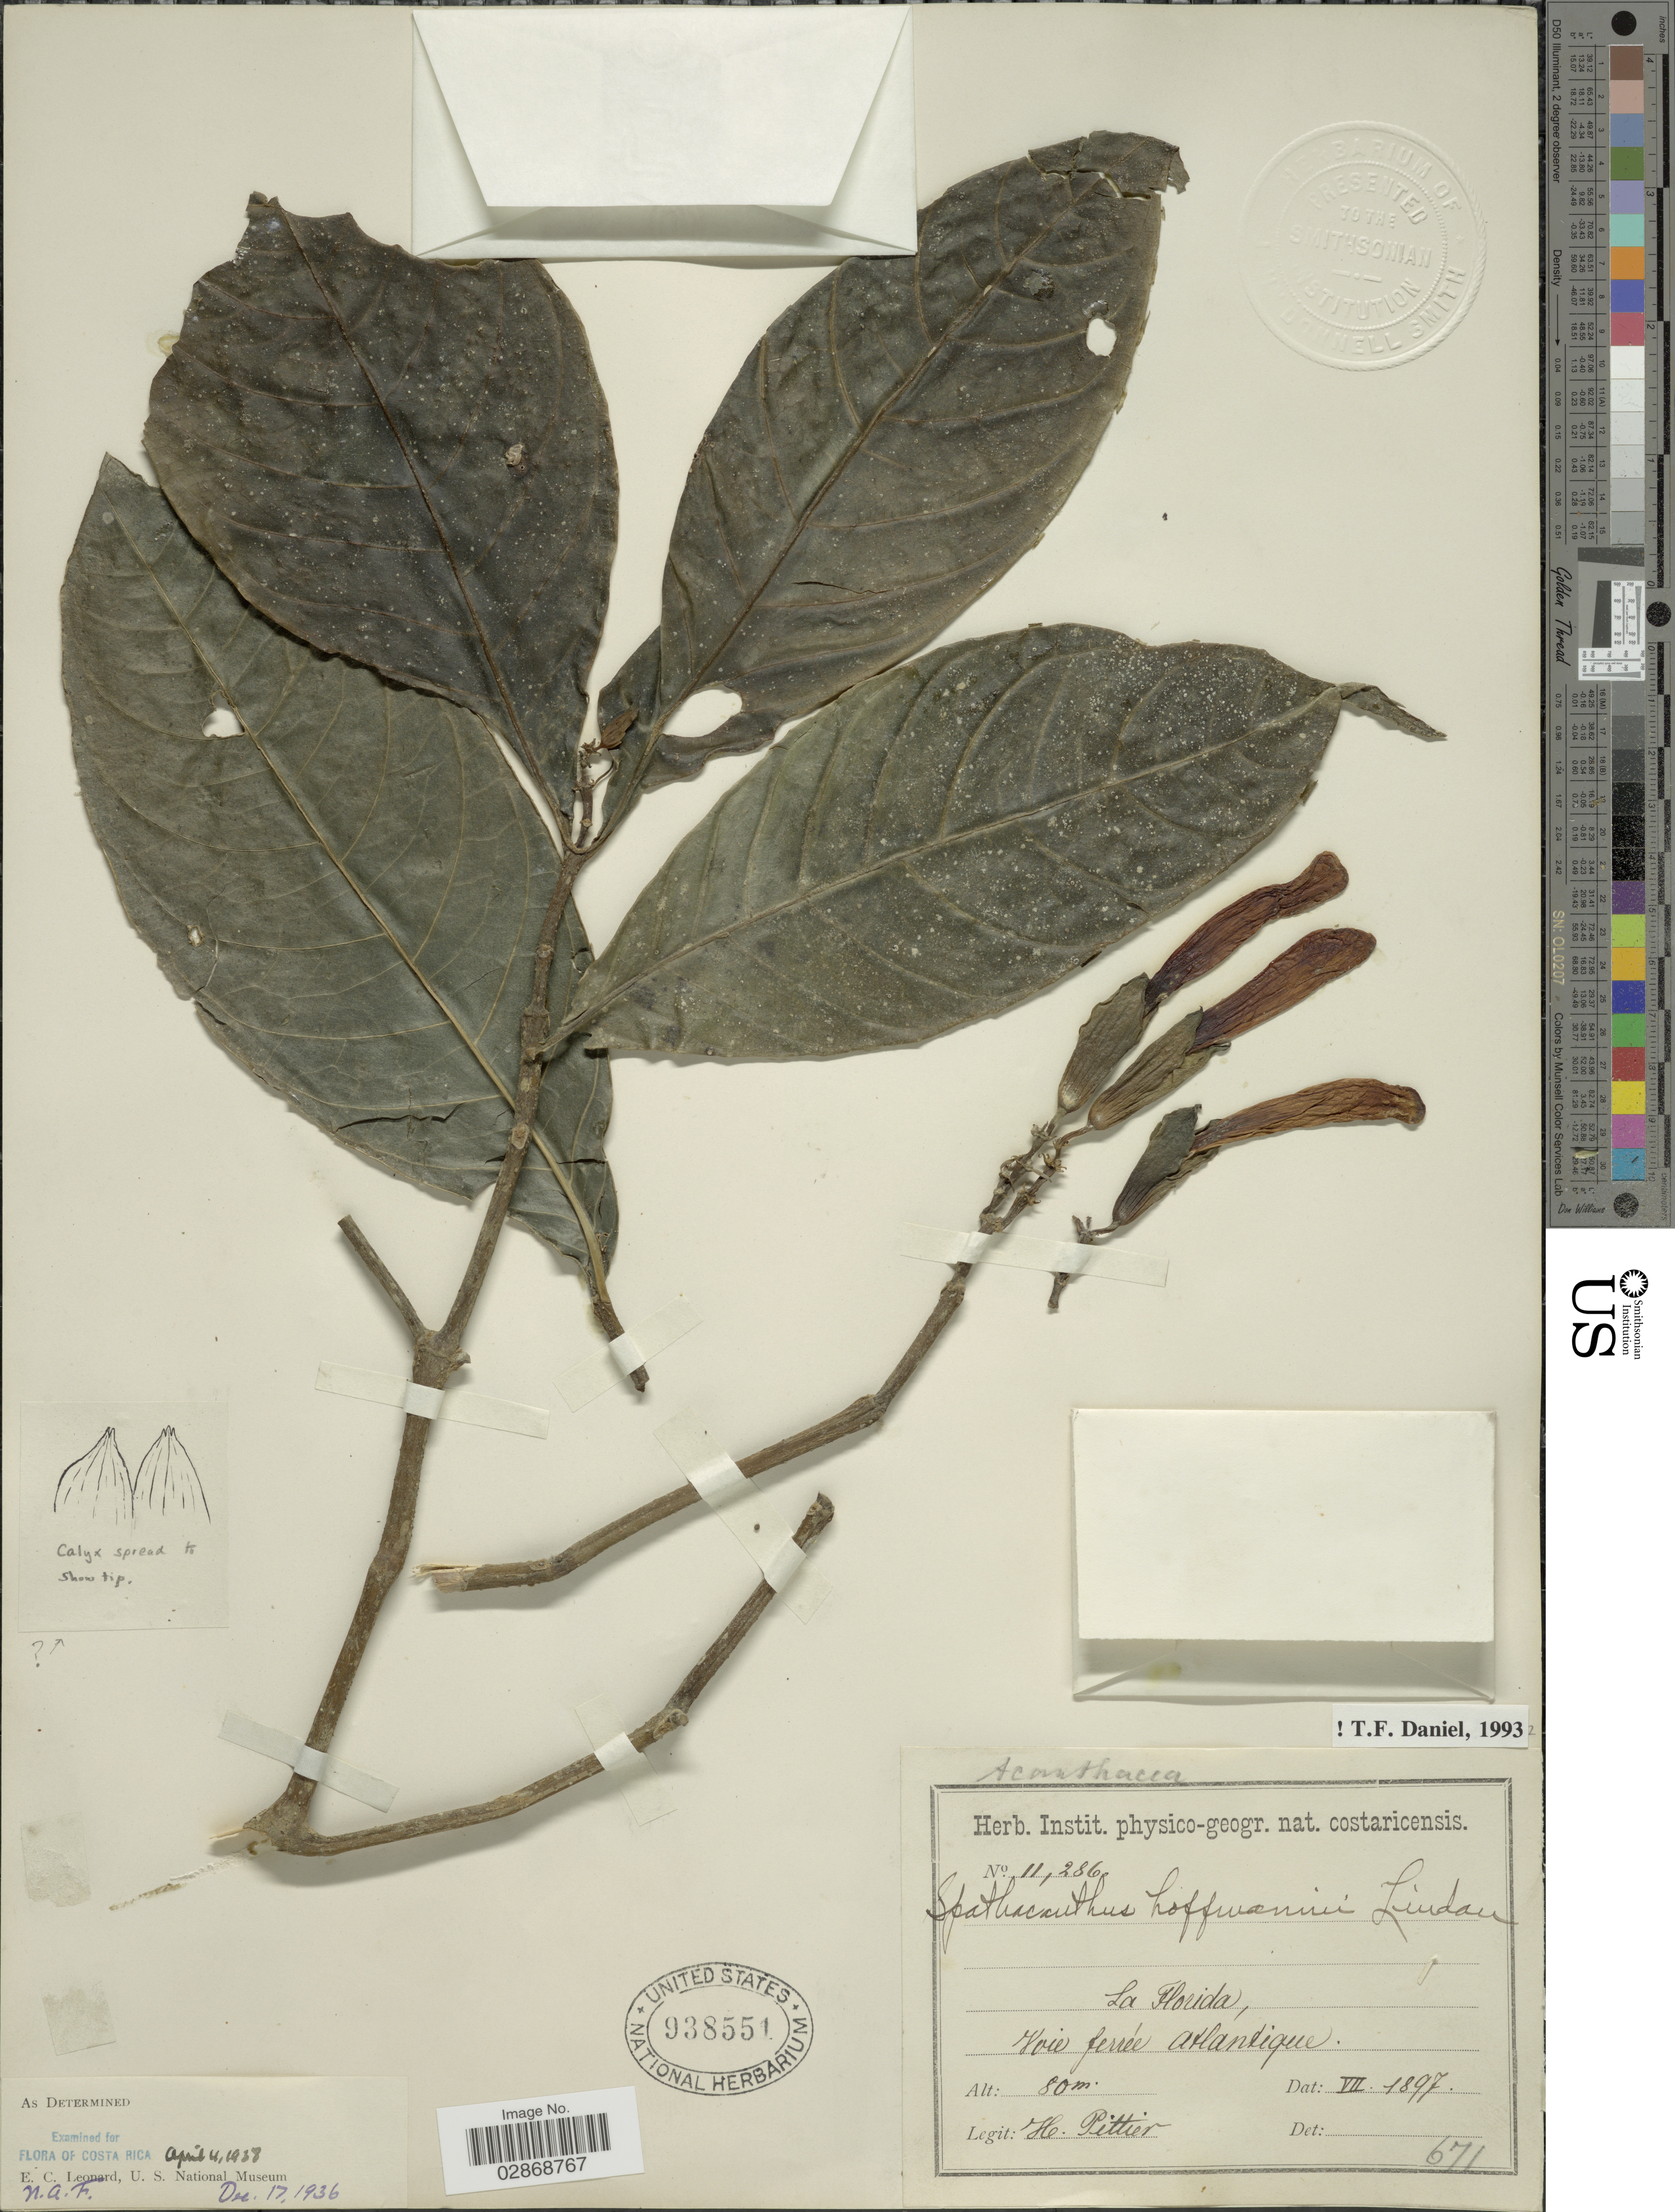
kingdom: Plantae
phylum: Tracheophyta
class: Magnoliopsida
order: Lamiales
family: Acanthaceae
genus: Spathacanthus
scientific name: Spathacanthus hoffmannii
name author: Lindau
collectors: H. F. Pittier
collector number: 11286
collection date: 1897-08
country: Costa Rica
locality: La Florida, Voie ferrée atlantique.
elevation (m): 80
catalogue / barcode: US 938551